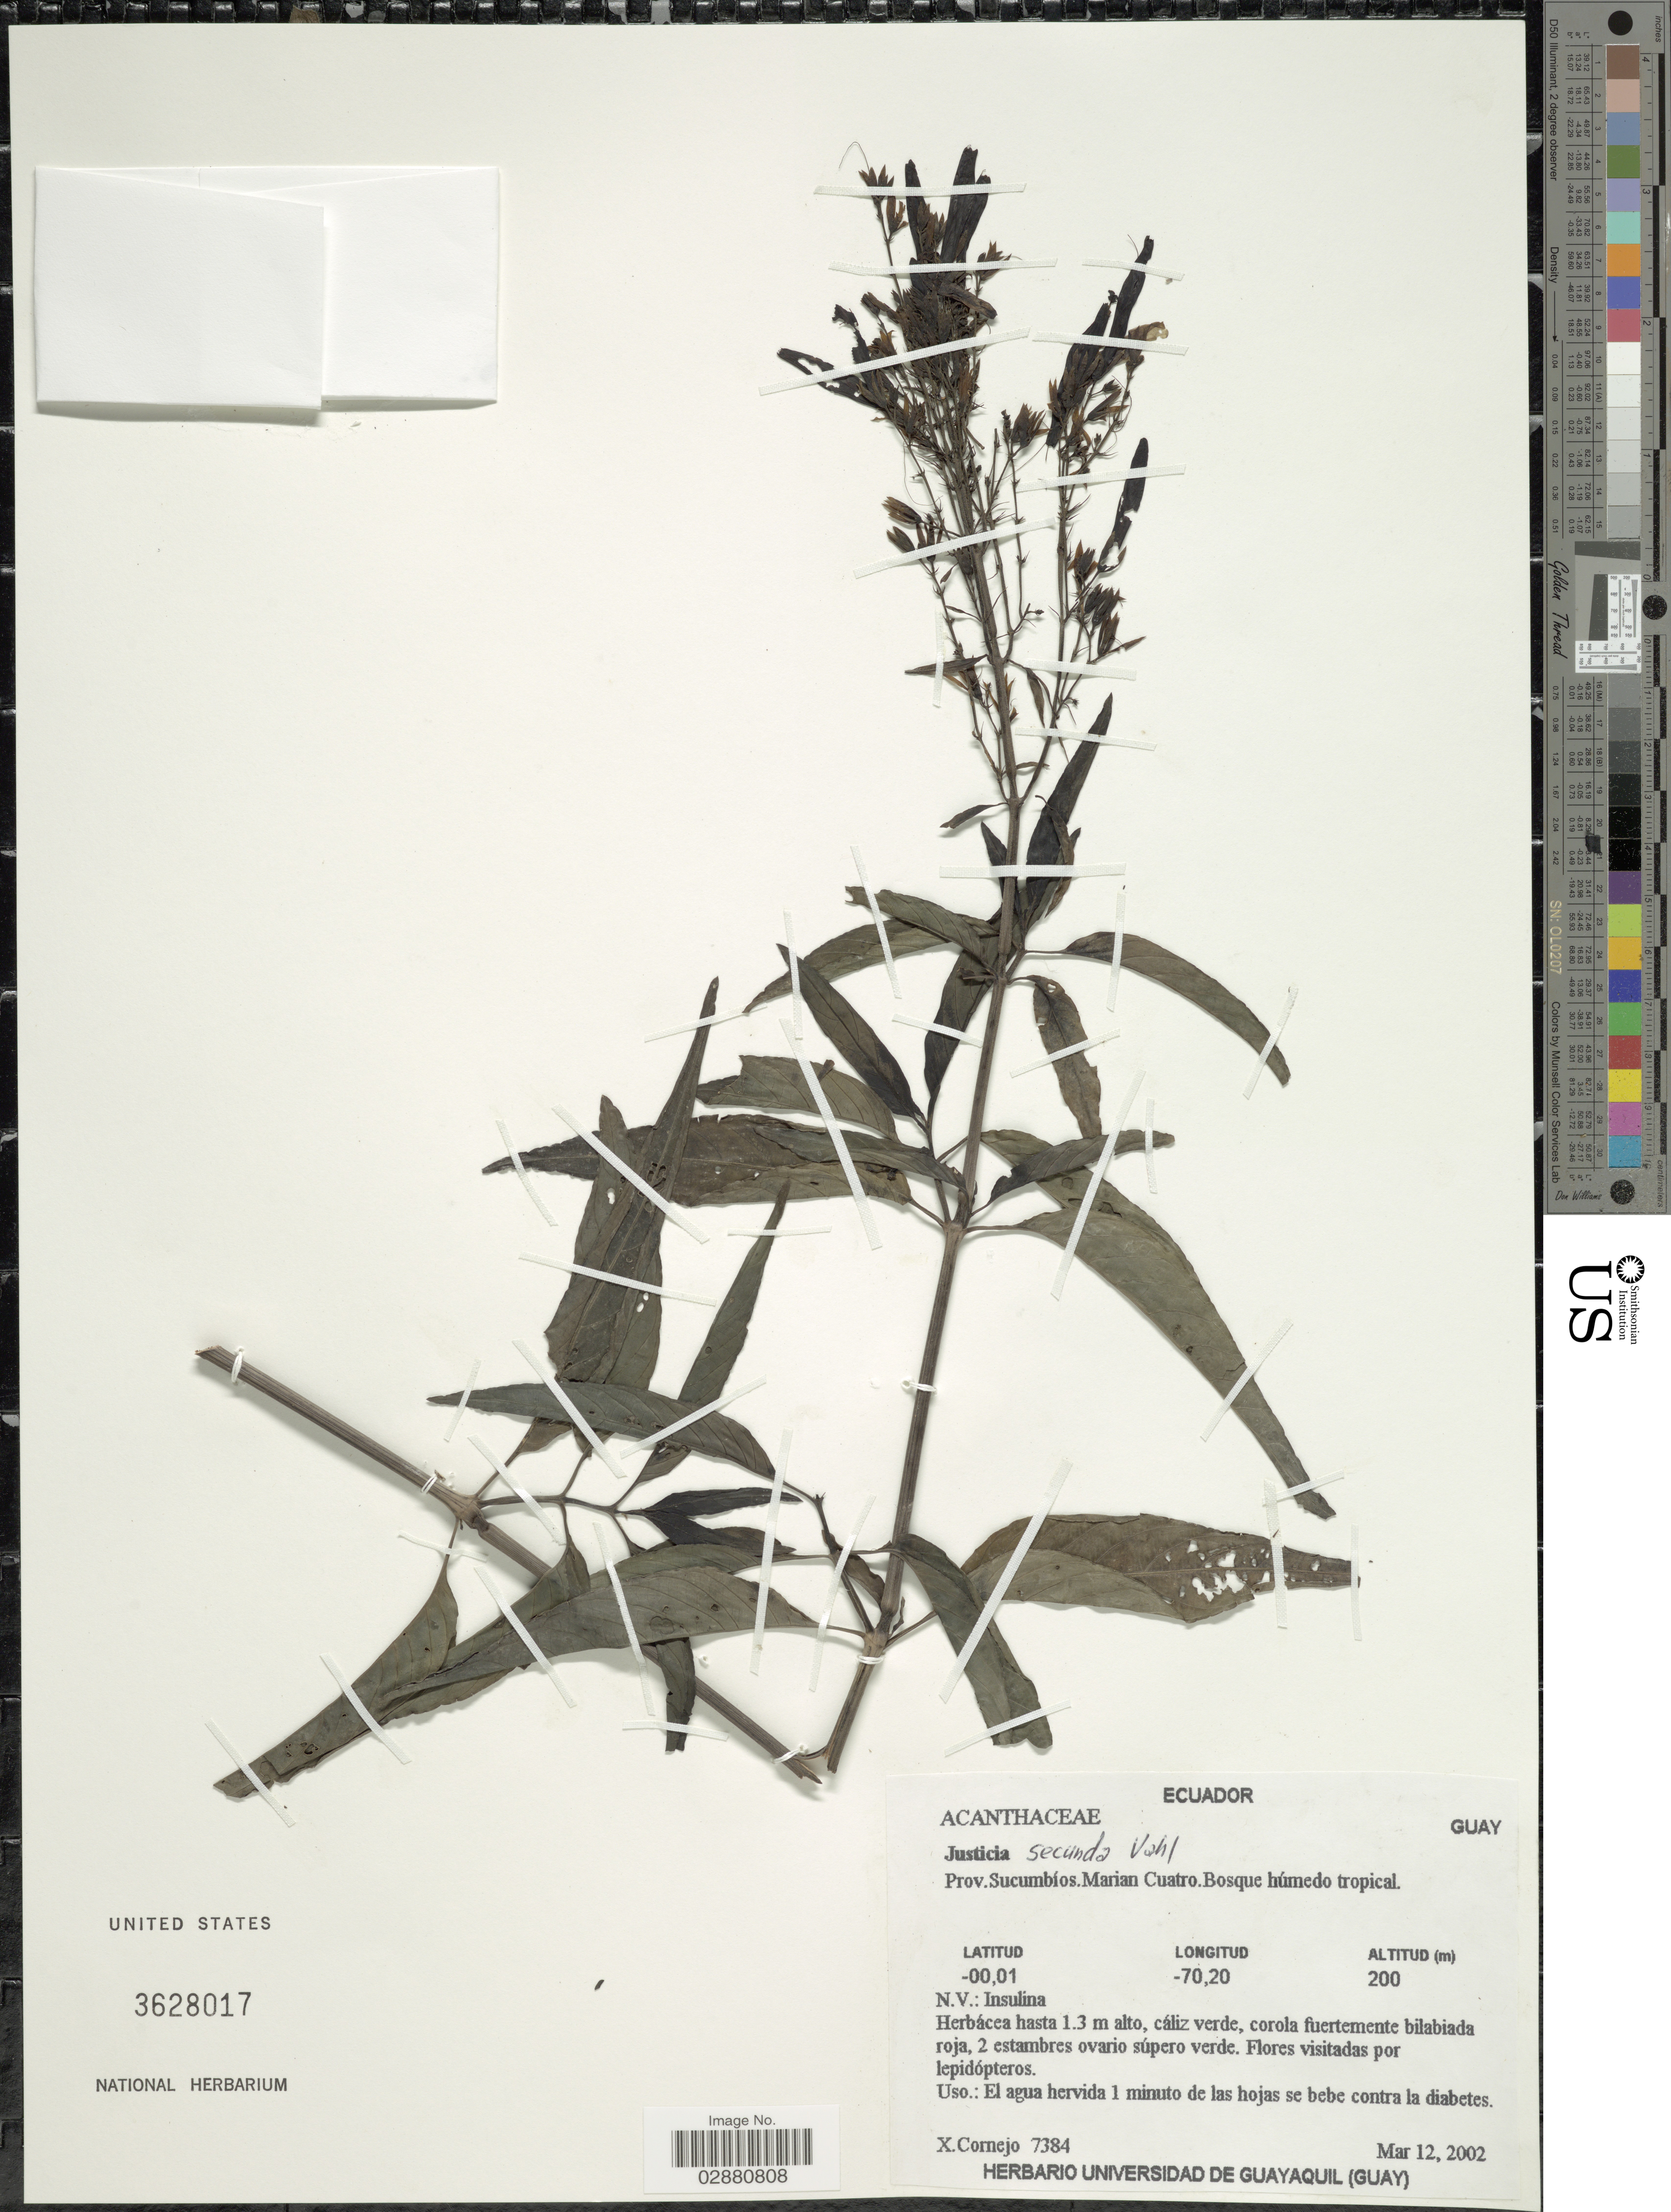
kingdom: Plantae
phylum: Tracheophyta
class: Magnoliopsida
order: Lamiales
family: Acanthaceae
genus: Justicia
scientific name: Justicia secunda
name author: Vahl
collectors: X. F. Cornejo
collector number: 7384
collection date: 2002-03-12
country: Ecuador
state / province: Sucumbíos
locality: Prov. Sucumbíos. Marian Cuatro.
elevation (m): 200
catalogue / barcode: US 3628017